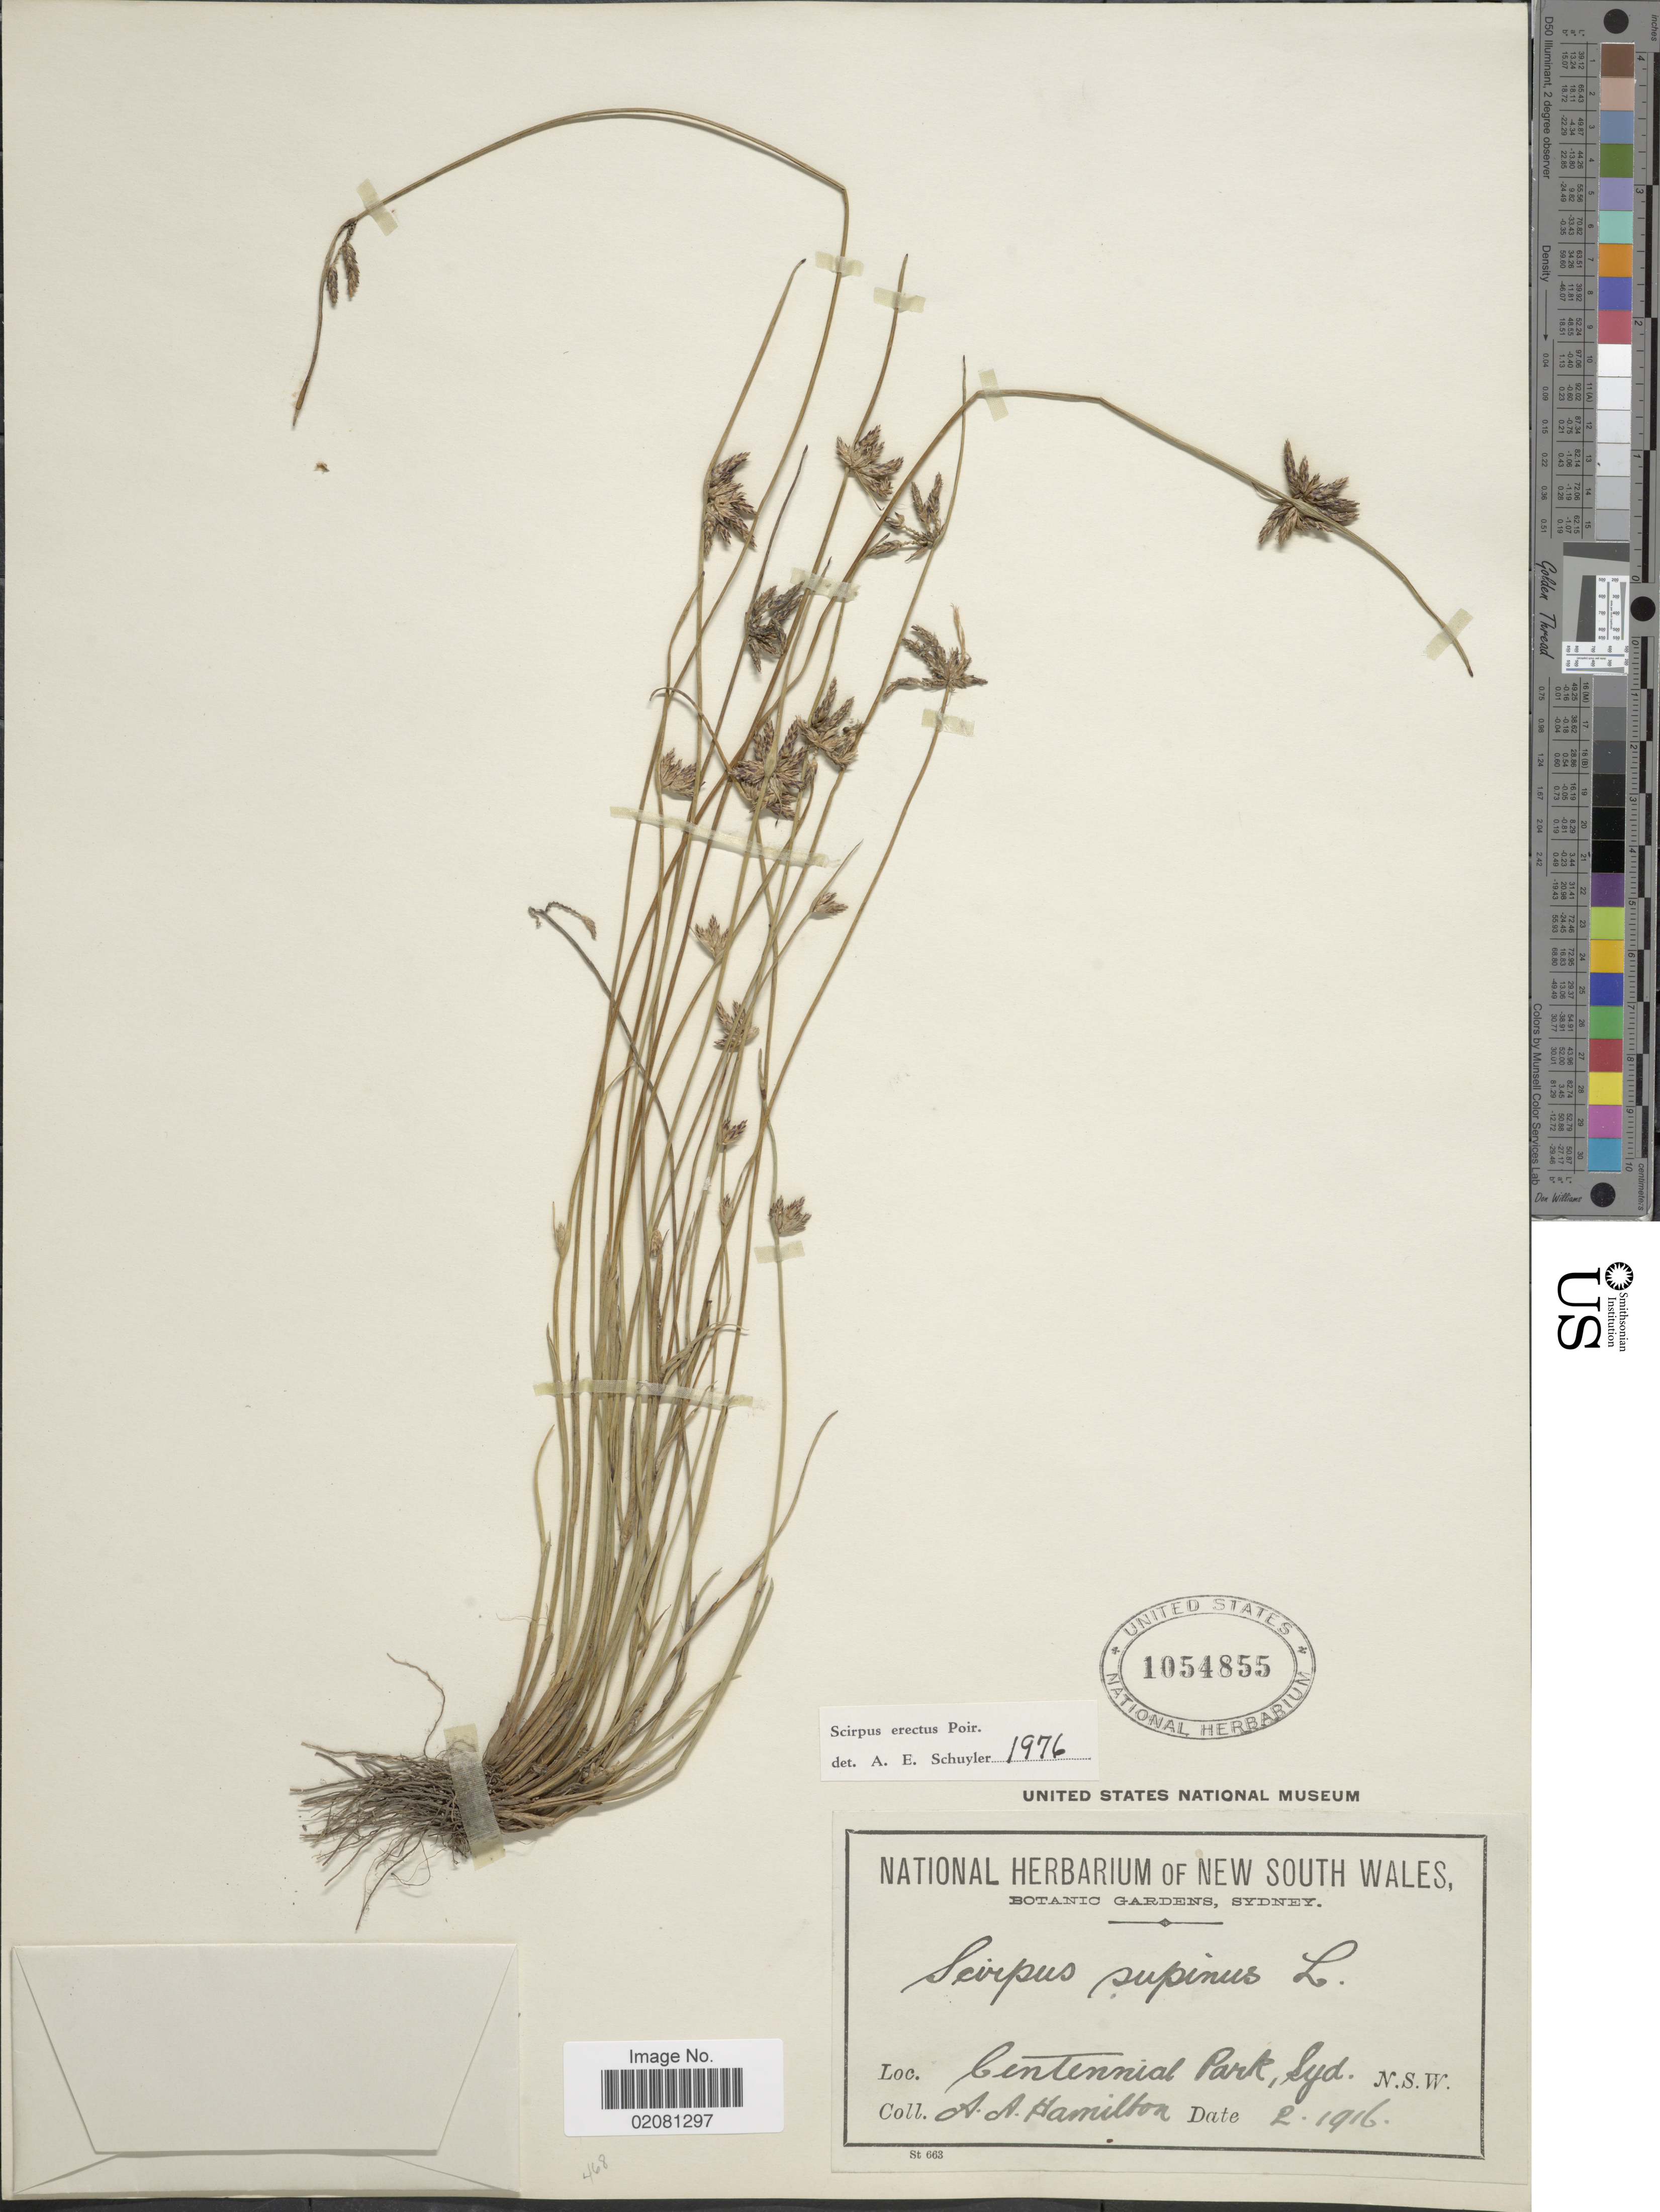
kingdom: Plantae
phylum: Tracheophyta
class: Liliopsida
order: Poales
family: Cyperaceae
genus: Schoenoplectus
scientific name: Schoenoplectus erectus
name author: (Poir.) Palla ex J. Raynal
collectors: A. A. Hamilton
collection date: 1916-02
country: Australia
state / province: New South Wales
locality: Centennial Park, Syd.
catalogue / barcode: US 1054855